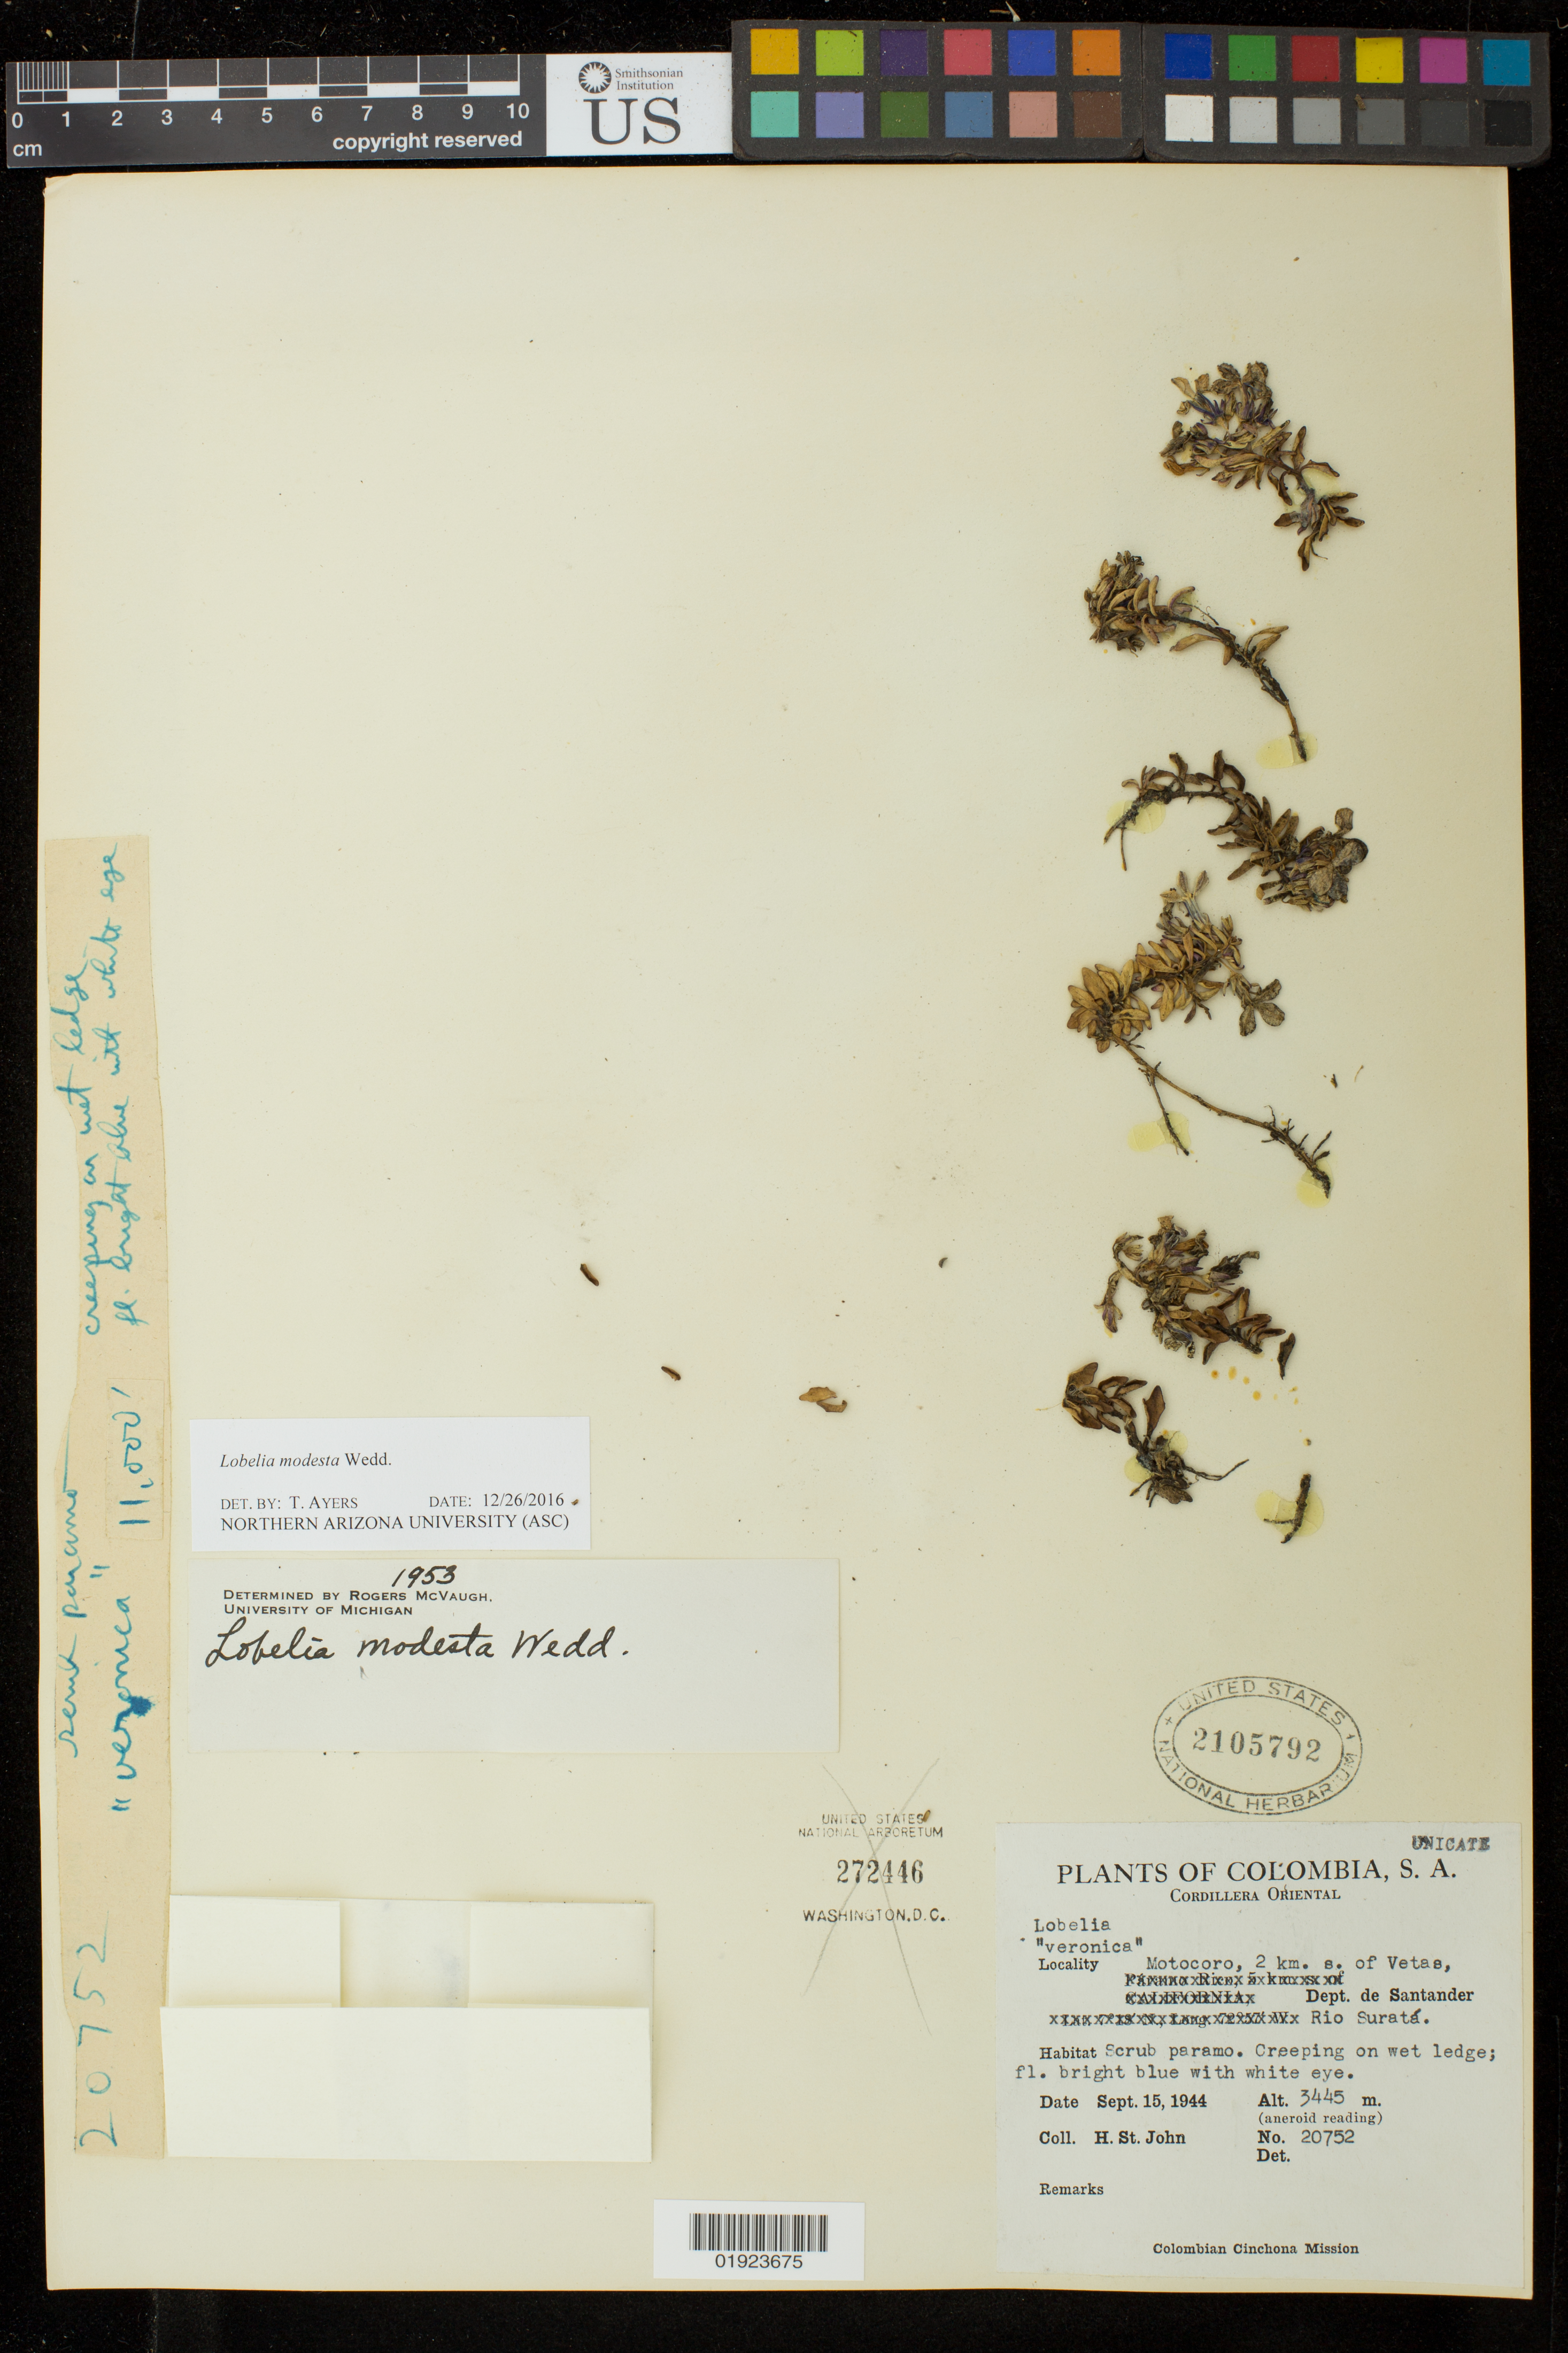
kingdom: Plantae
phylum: Tracheophyta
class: Magnoliopsida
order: Asterales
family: Campanulaceae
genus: Lobelia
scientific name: Lobelia modesta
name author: Wedd.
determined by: Ayers, T.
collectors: H. St. John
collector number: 20752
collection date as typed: Sept. 15, 1944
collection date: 1944-09-15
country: Colombia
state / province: Santander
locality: Motocoro, 2 km. s. of Vetas, Rio Surata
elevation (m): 3445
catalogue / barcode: US 2105792